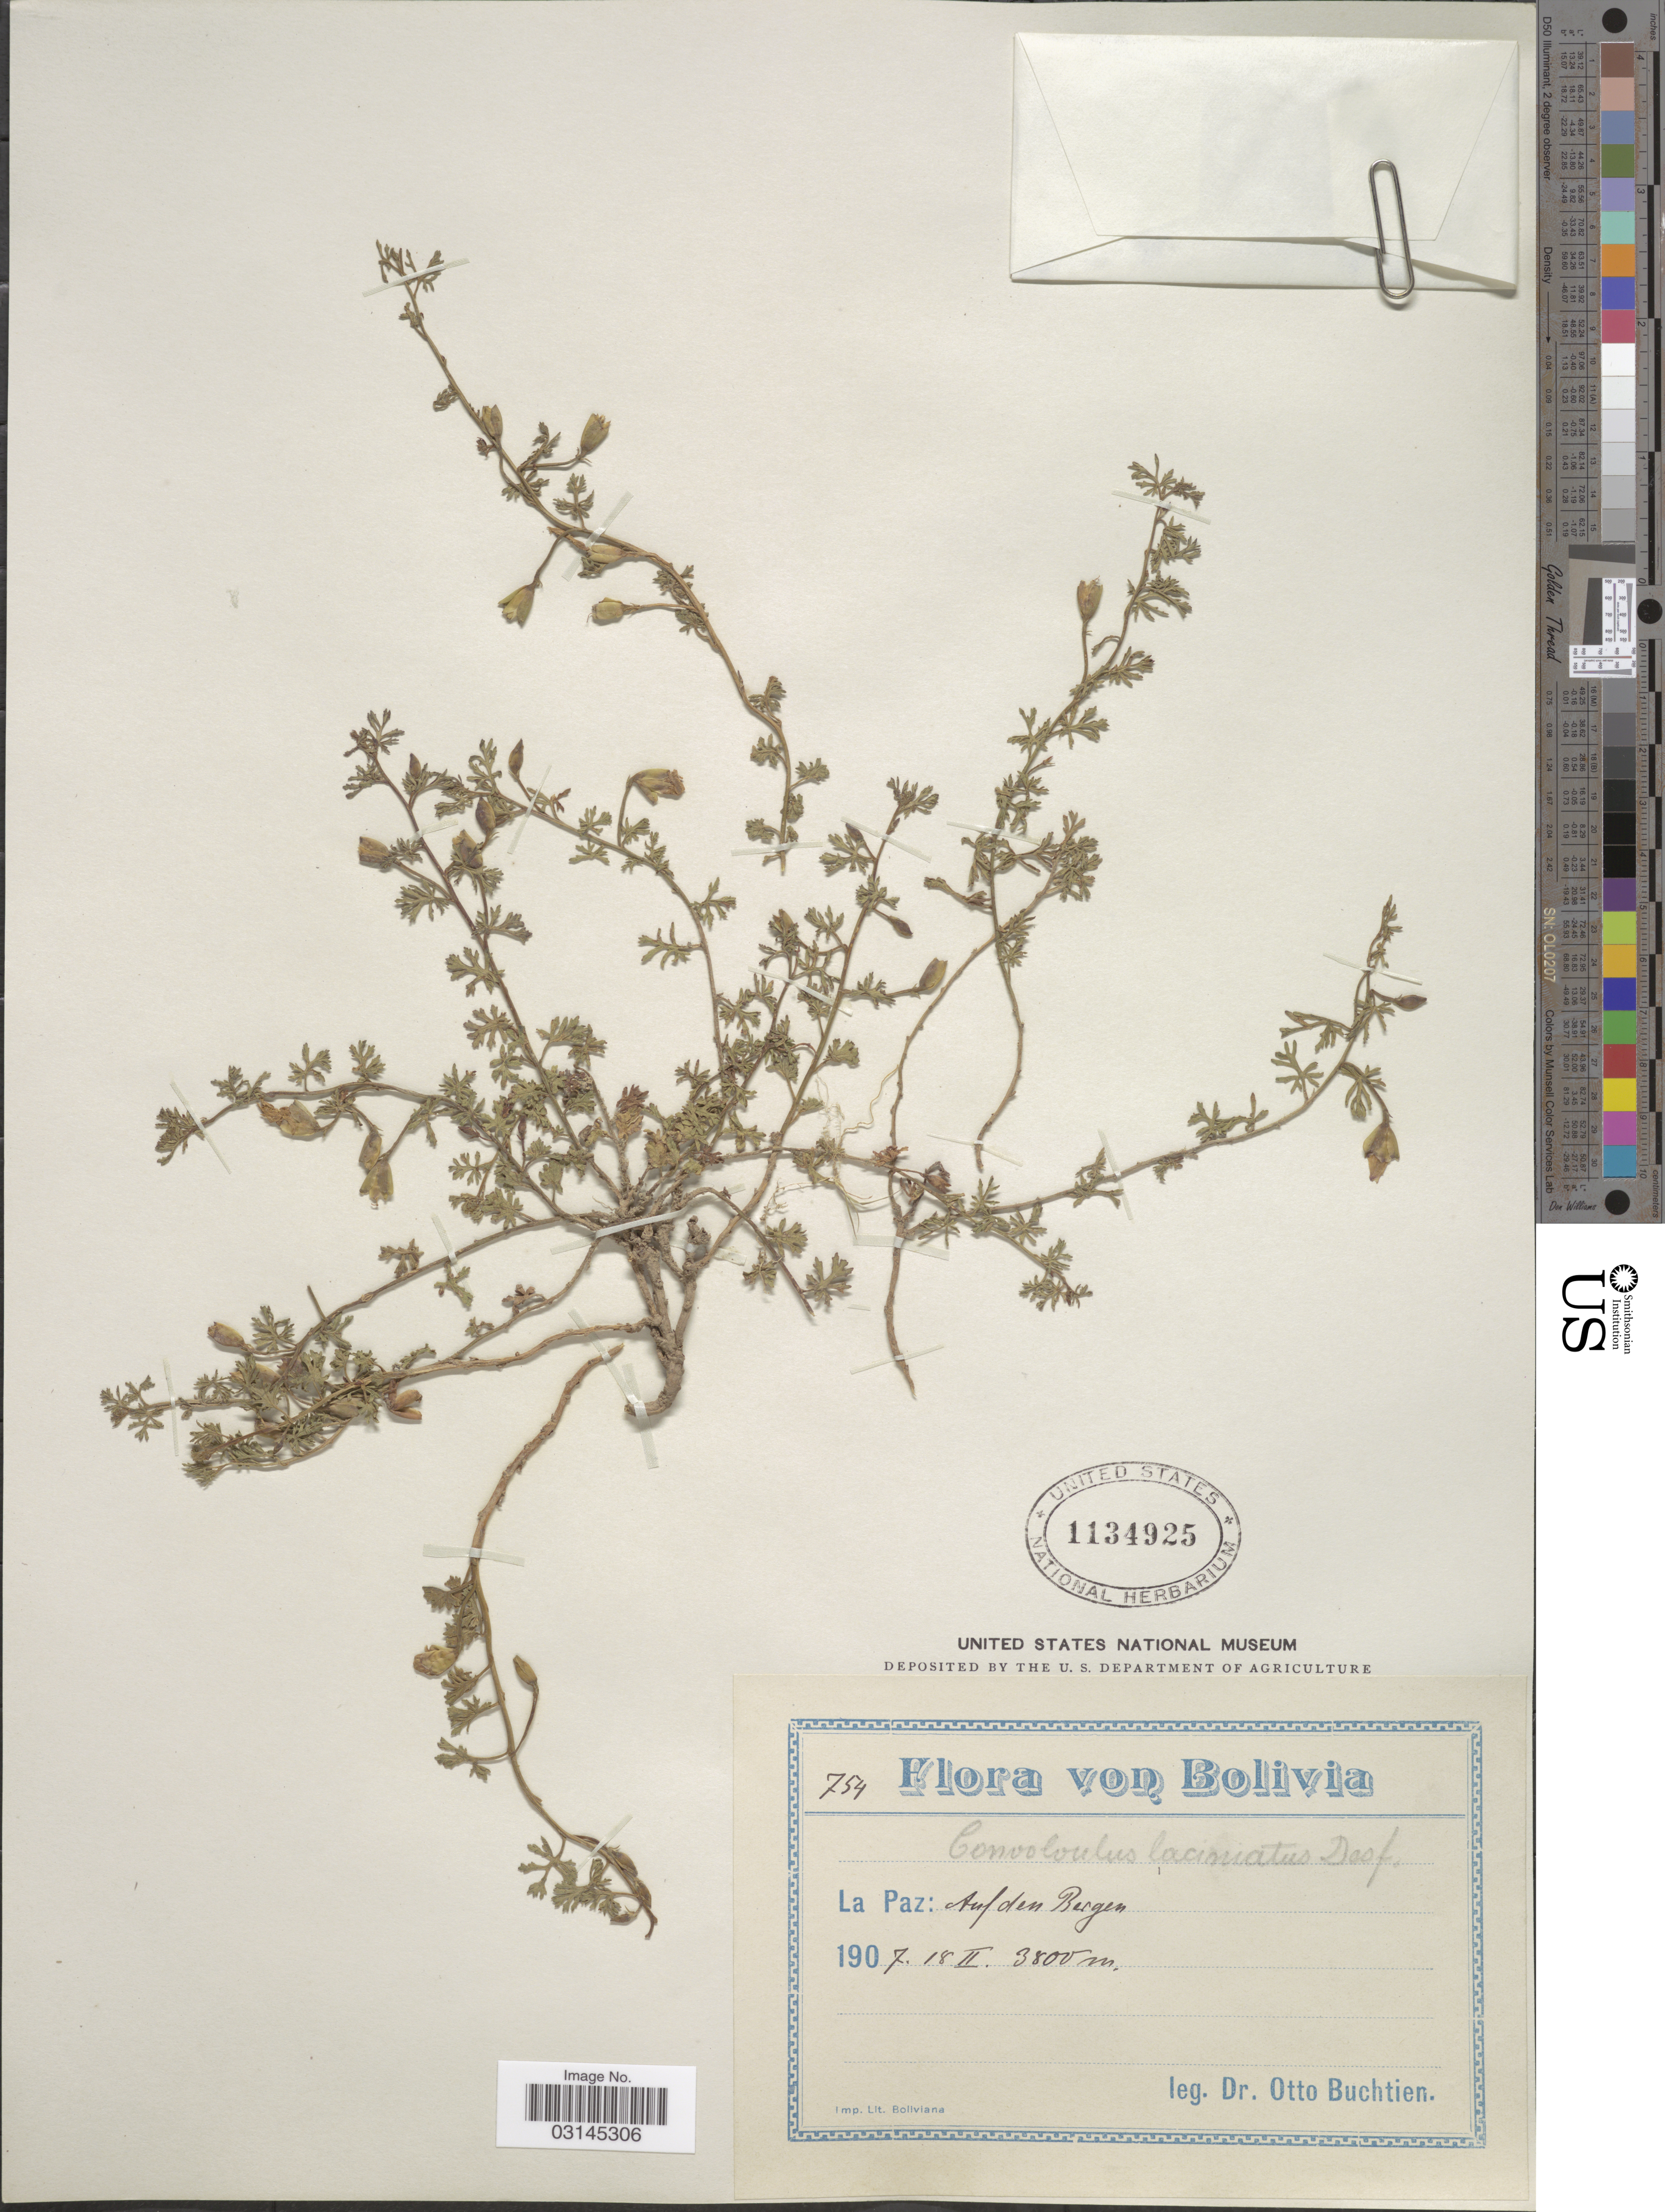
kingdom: Plantae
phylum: Tracheophyta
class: Magnoliopsida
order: Solanales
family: Convolvulaceae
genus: Convolvulus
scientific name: Convolvulus laciniatus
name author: Desr.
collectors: O. Buchtien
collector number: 754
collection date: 1907-02-18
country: Bolivia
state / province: La Paz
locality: Auf den Bergen.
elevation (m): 3800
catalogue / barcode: US 1134925